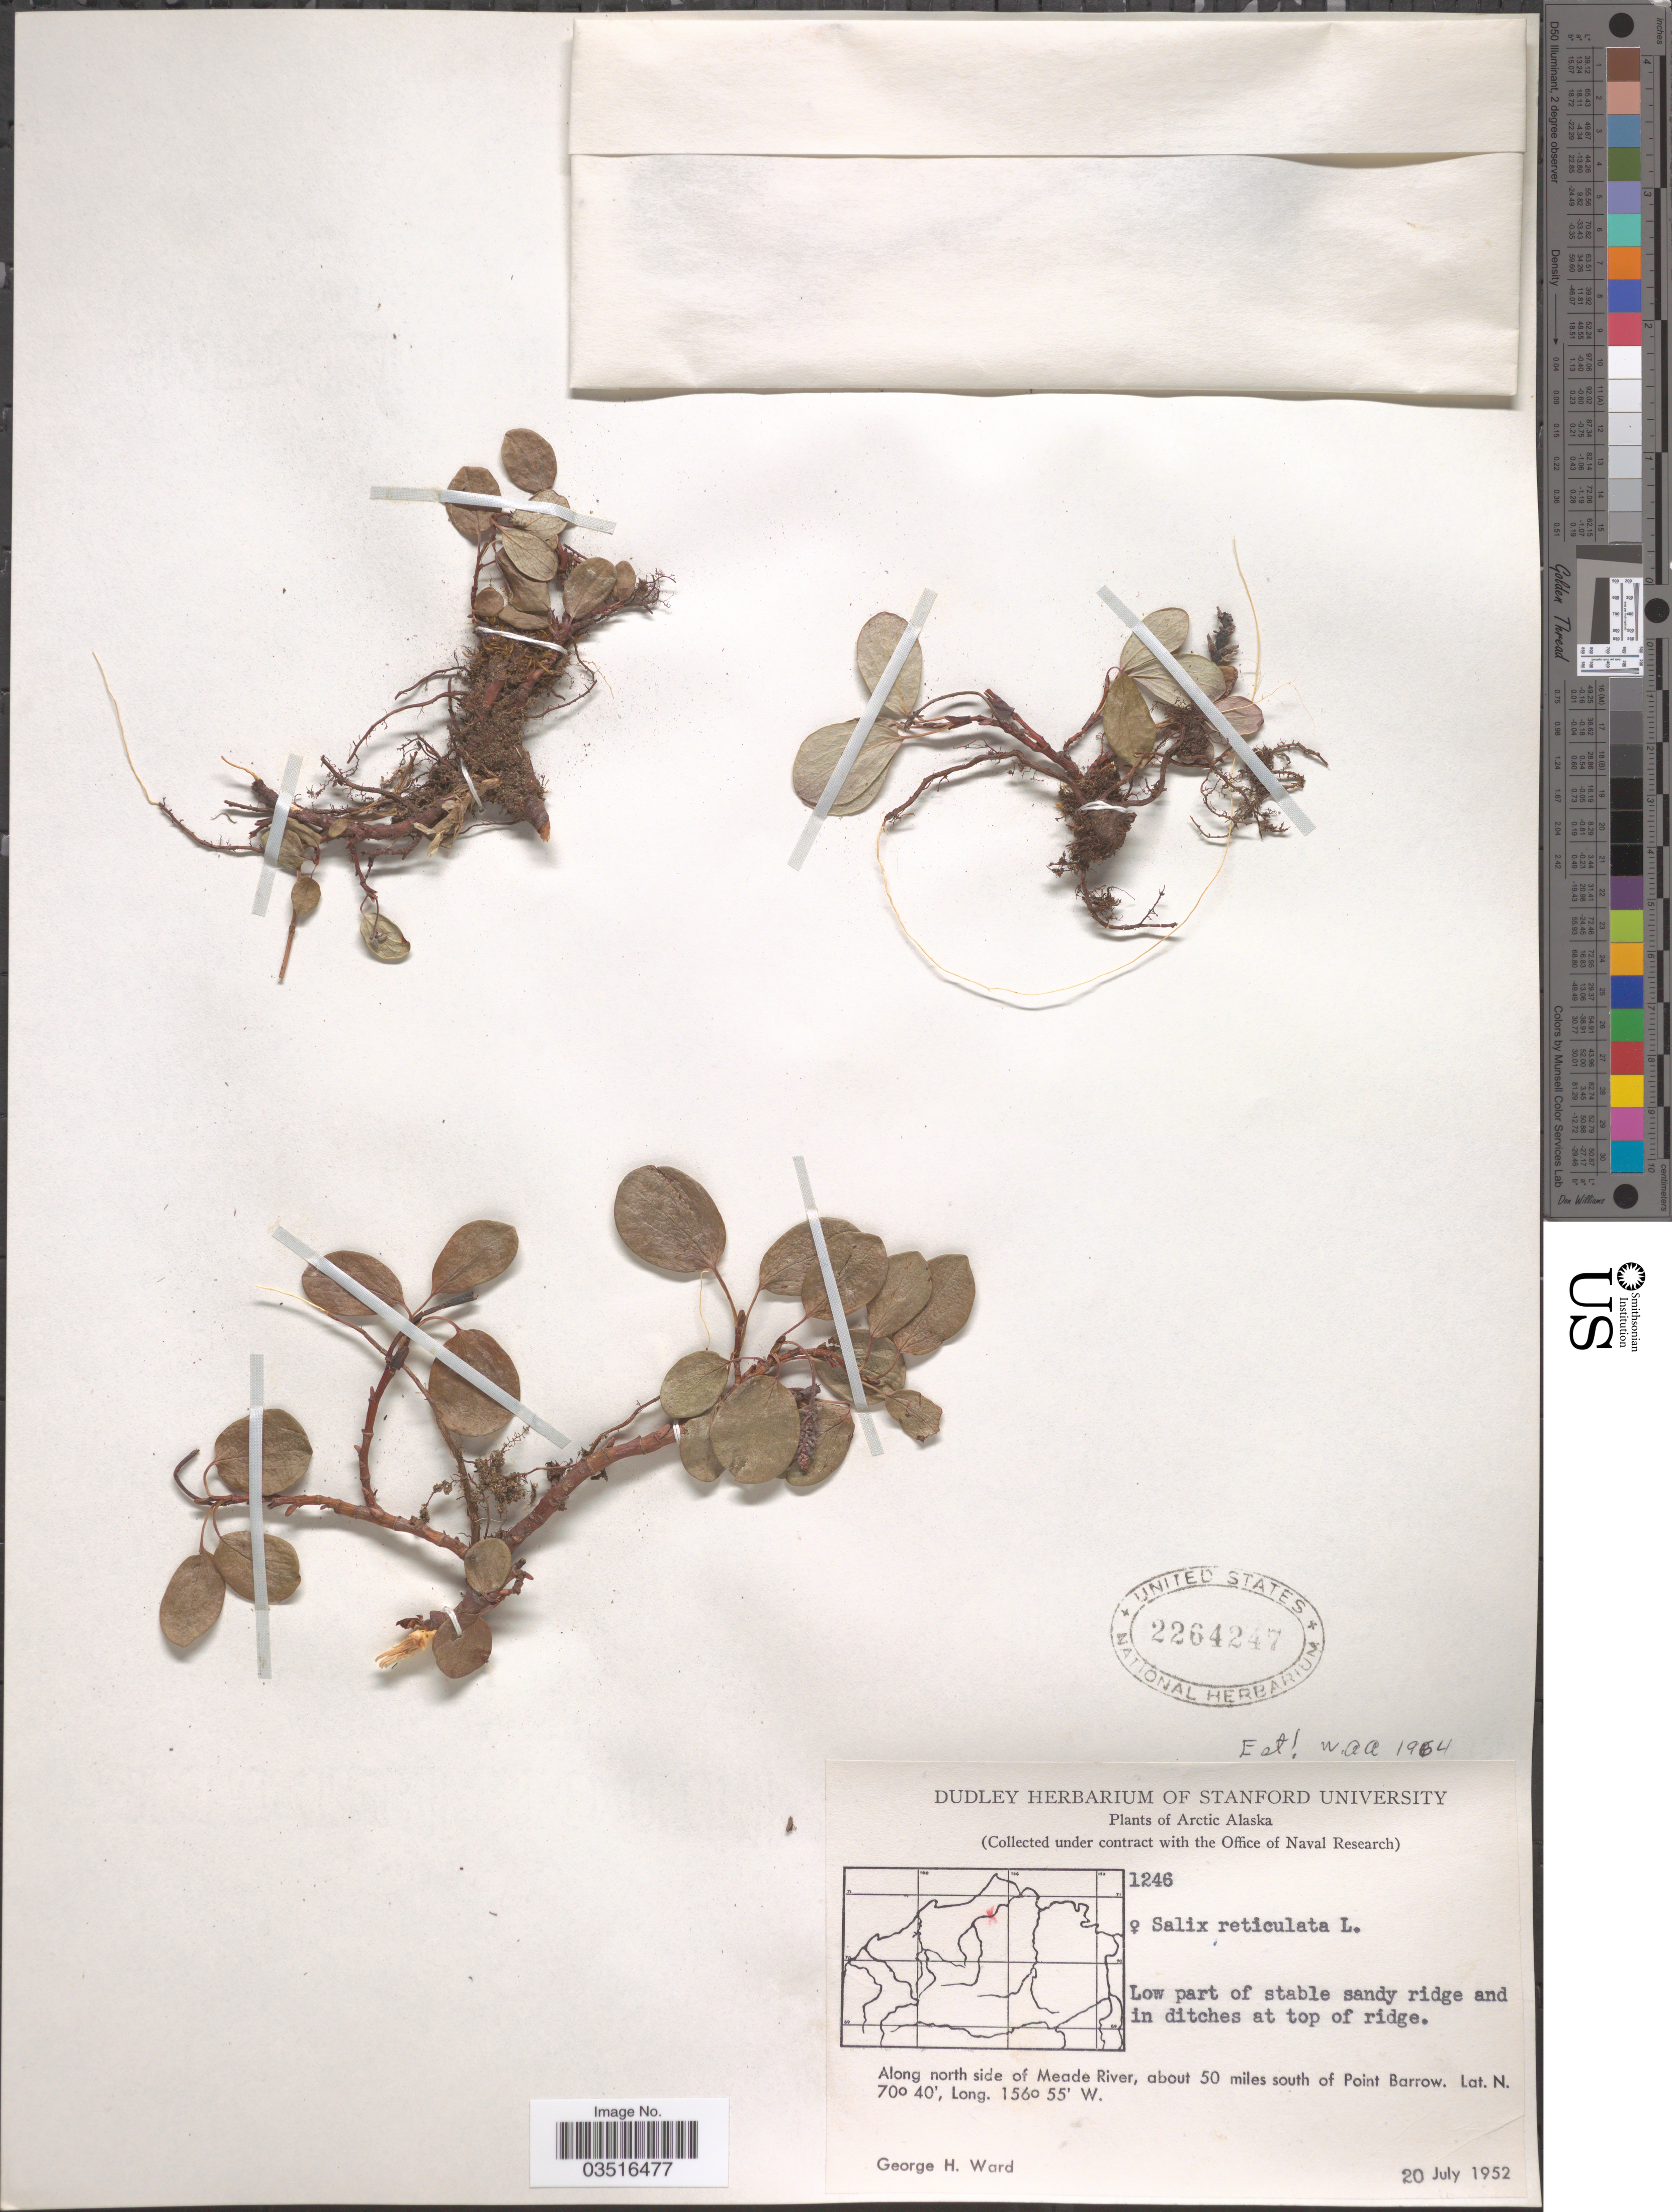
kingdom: Plantae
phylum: Tracheophyta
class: Magnoliopsida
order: Malpighiales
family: Salicaceae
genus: Salix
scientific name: Salix reticulata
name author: L.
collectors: G. H. Ward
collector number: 1246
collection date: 1952-07-20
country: United States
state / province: Alaska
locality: Arctic Alaska. Along north side of Meade River, about 50 miles south of Point Barrow.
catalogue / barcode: US 2264247